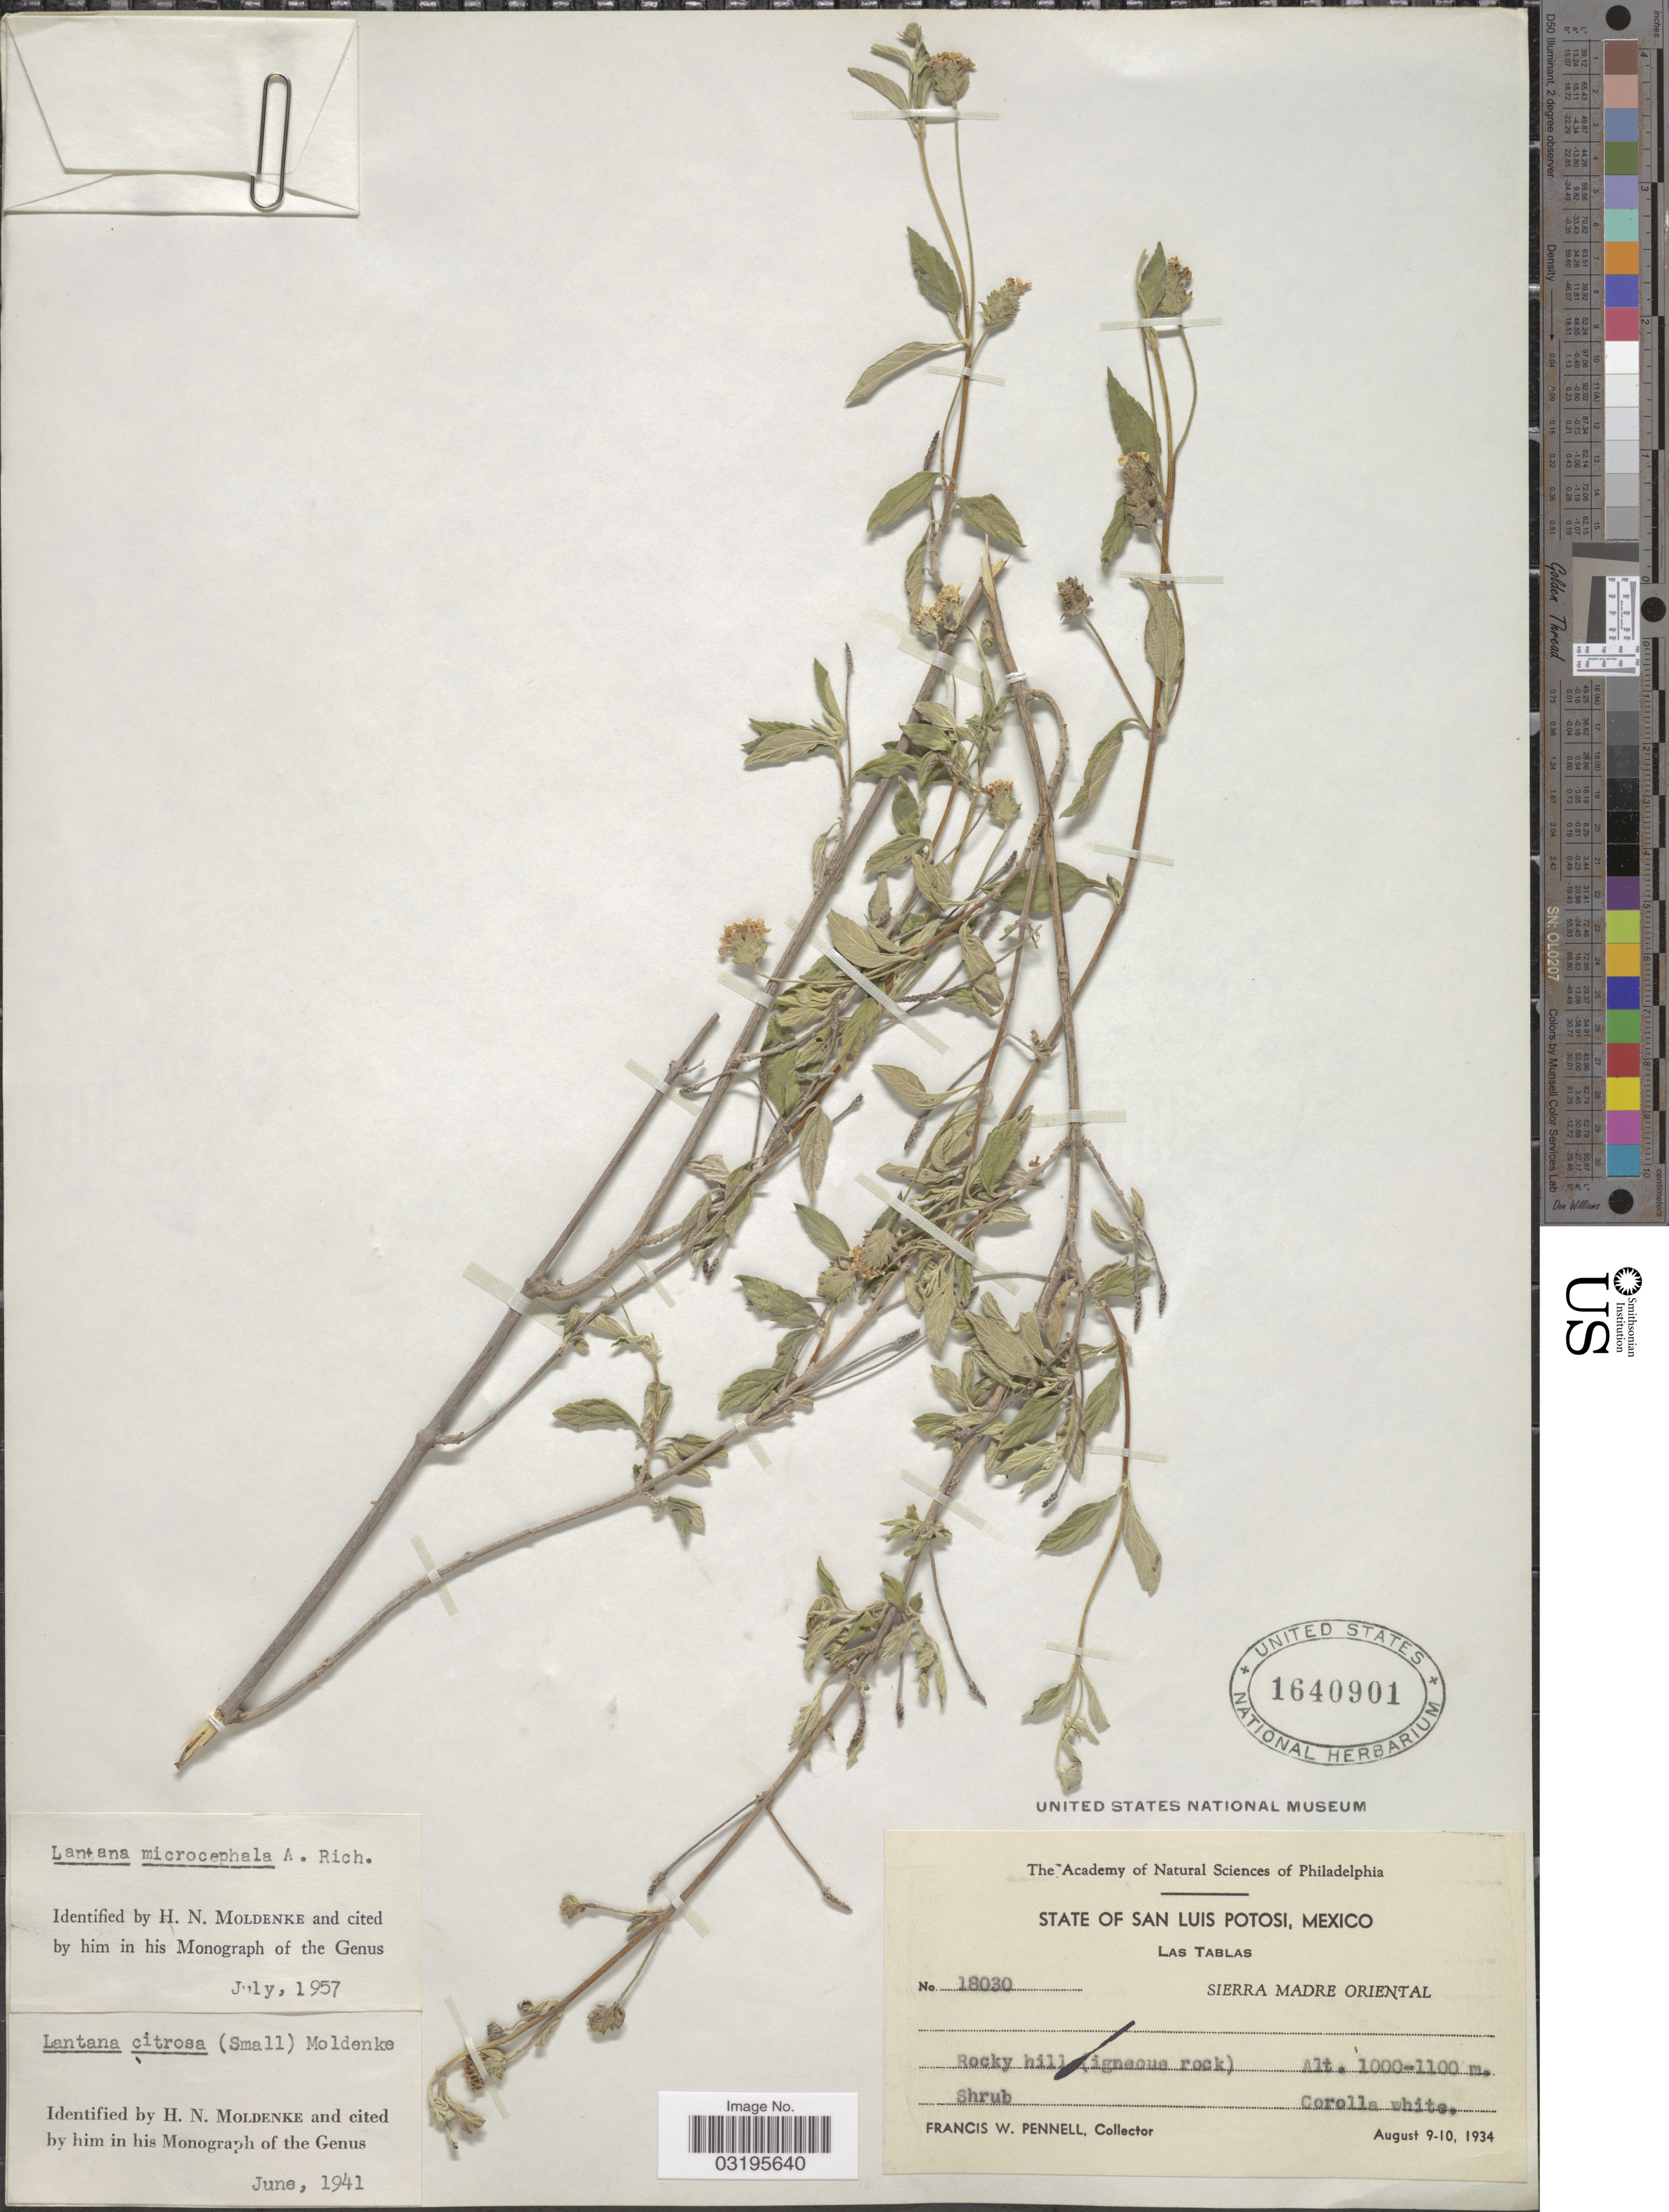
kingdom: Plantae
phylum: Tracheophyta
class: Magnoliopsida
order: Lamiales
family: Verbenaceae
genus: Lantana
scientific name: Lantana microcephala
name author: A. Rich. in Sagra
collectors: F. W. Pennell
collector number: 18030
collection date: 1934-08-09/1934-08-10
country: Mexico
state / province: San Luis Potosí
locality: Las Tablas. Sierra Madre Oriental.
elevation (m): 1000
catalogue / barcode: US 1640901